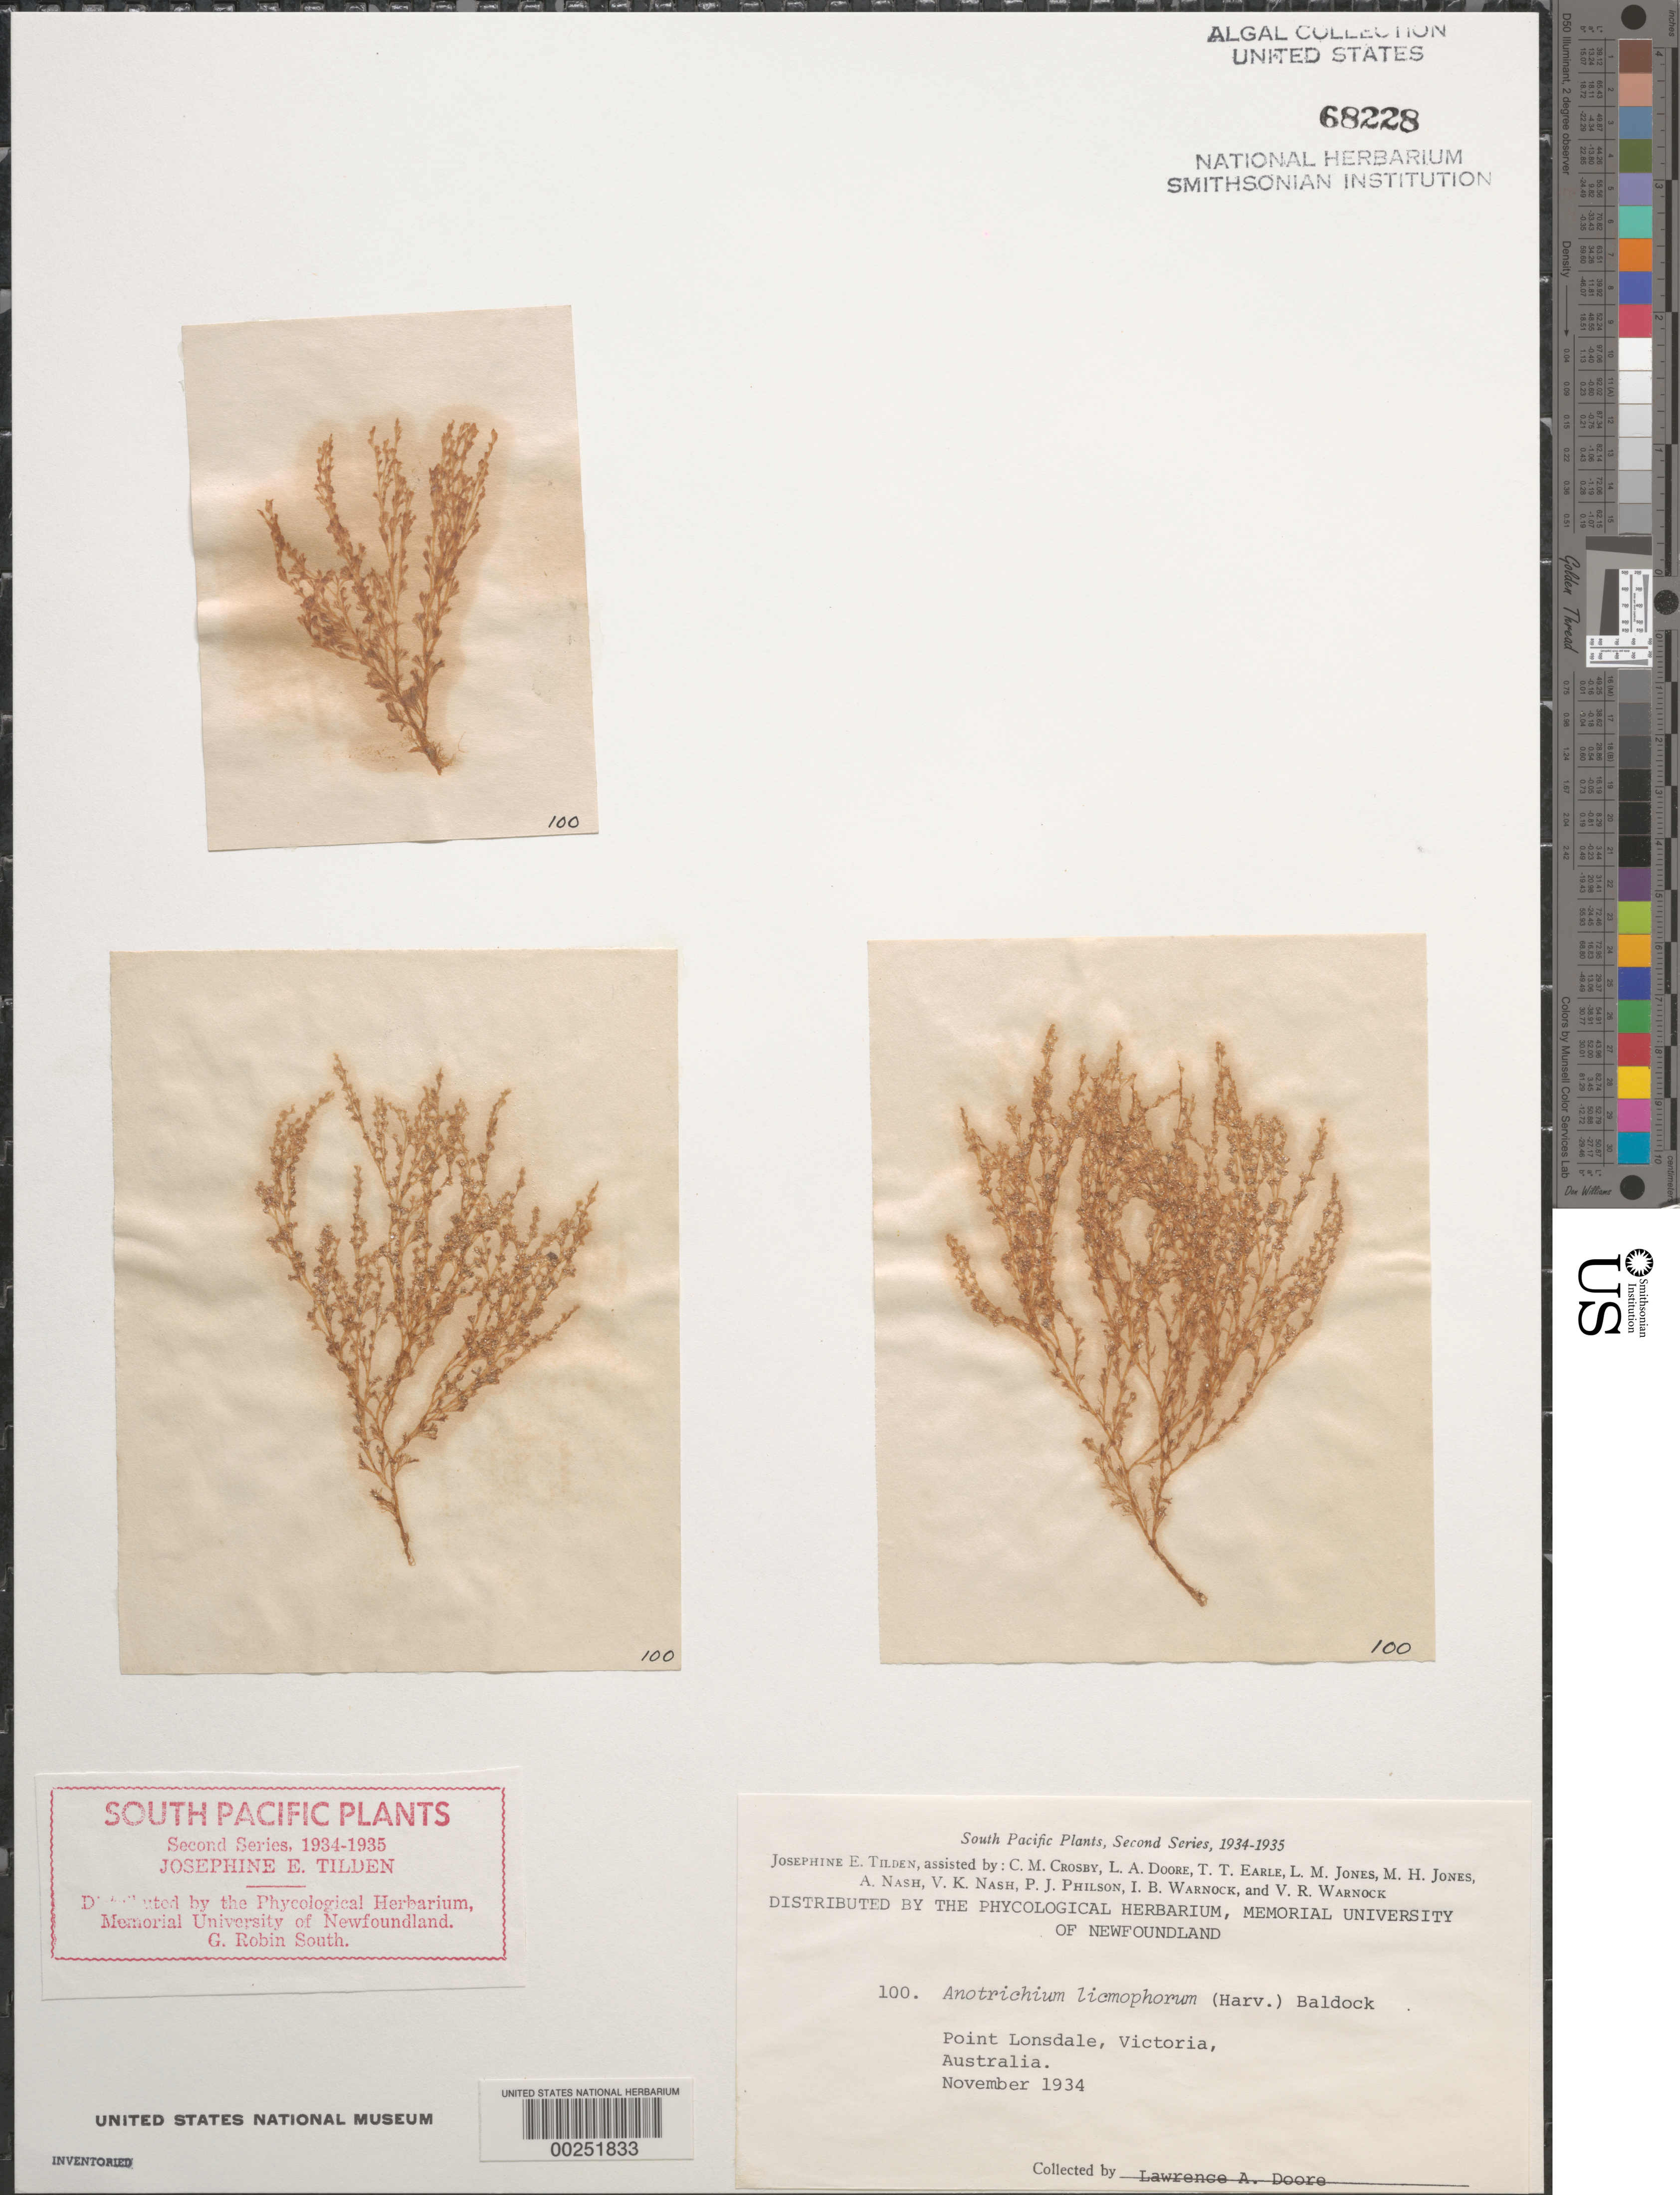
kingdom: Plantae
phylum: Rhodophyta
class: Florideophyceae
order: Ceramiales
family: Wrangeliaceae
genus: Anotrichium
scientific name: Anotrichium licmophorum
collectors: L. Doore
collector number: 100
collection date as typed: Nov 1934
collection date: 1934-11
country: Australia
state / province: Victoria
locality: Point lonsdale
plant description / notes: Tilden, South Pacific Plants, Second Series, 1934-1935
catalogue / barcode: US 68228